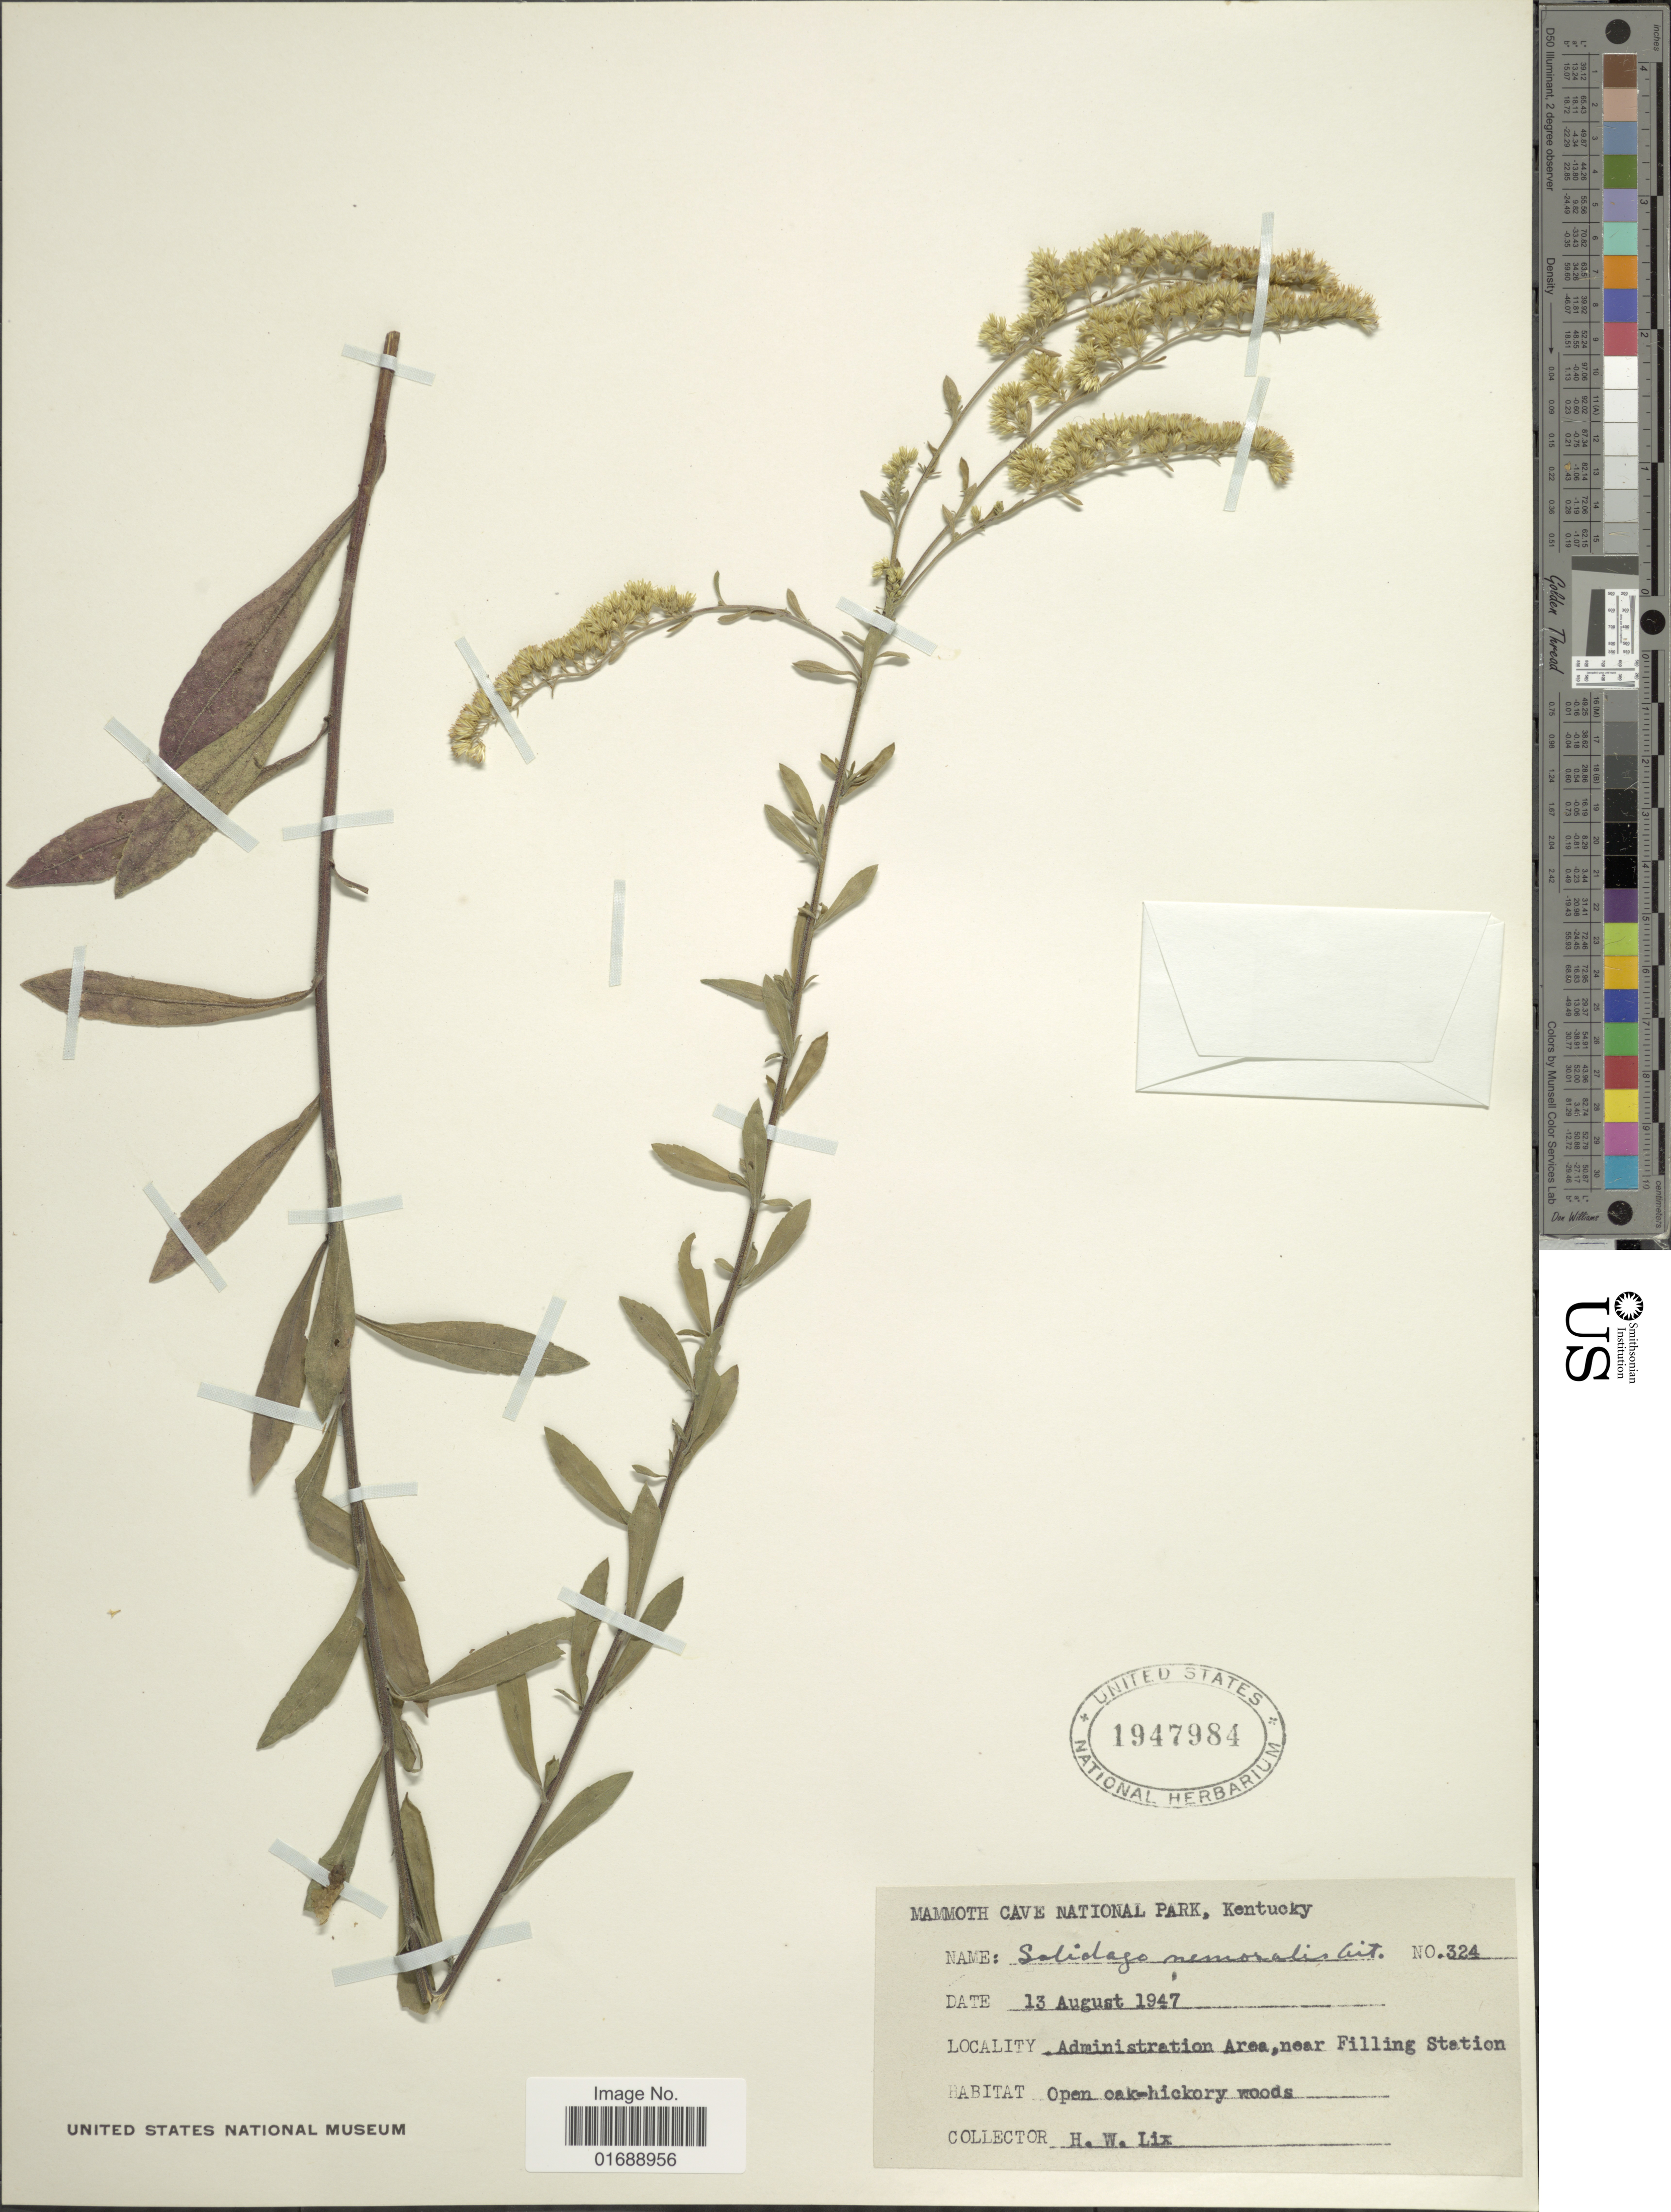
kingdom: Plantae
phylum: Tracheophyta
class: Magnoliopsida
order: Asterales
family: Asteraceae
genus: Solidago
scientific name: Solidago nemoralis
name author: Aiton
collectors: H. W. Lix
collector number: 324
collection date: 1947-08-13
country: United States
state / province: Kentucky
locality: Mammoth Cave National Park, Administration Area, near Filling Station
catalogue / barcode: US 1947984